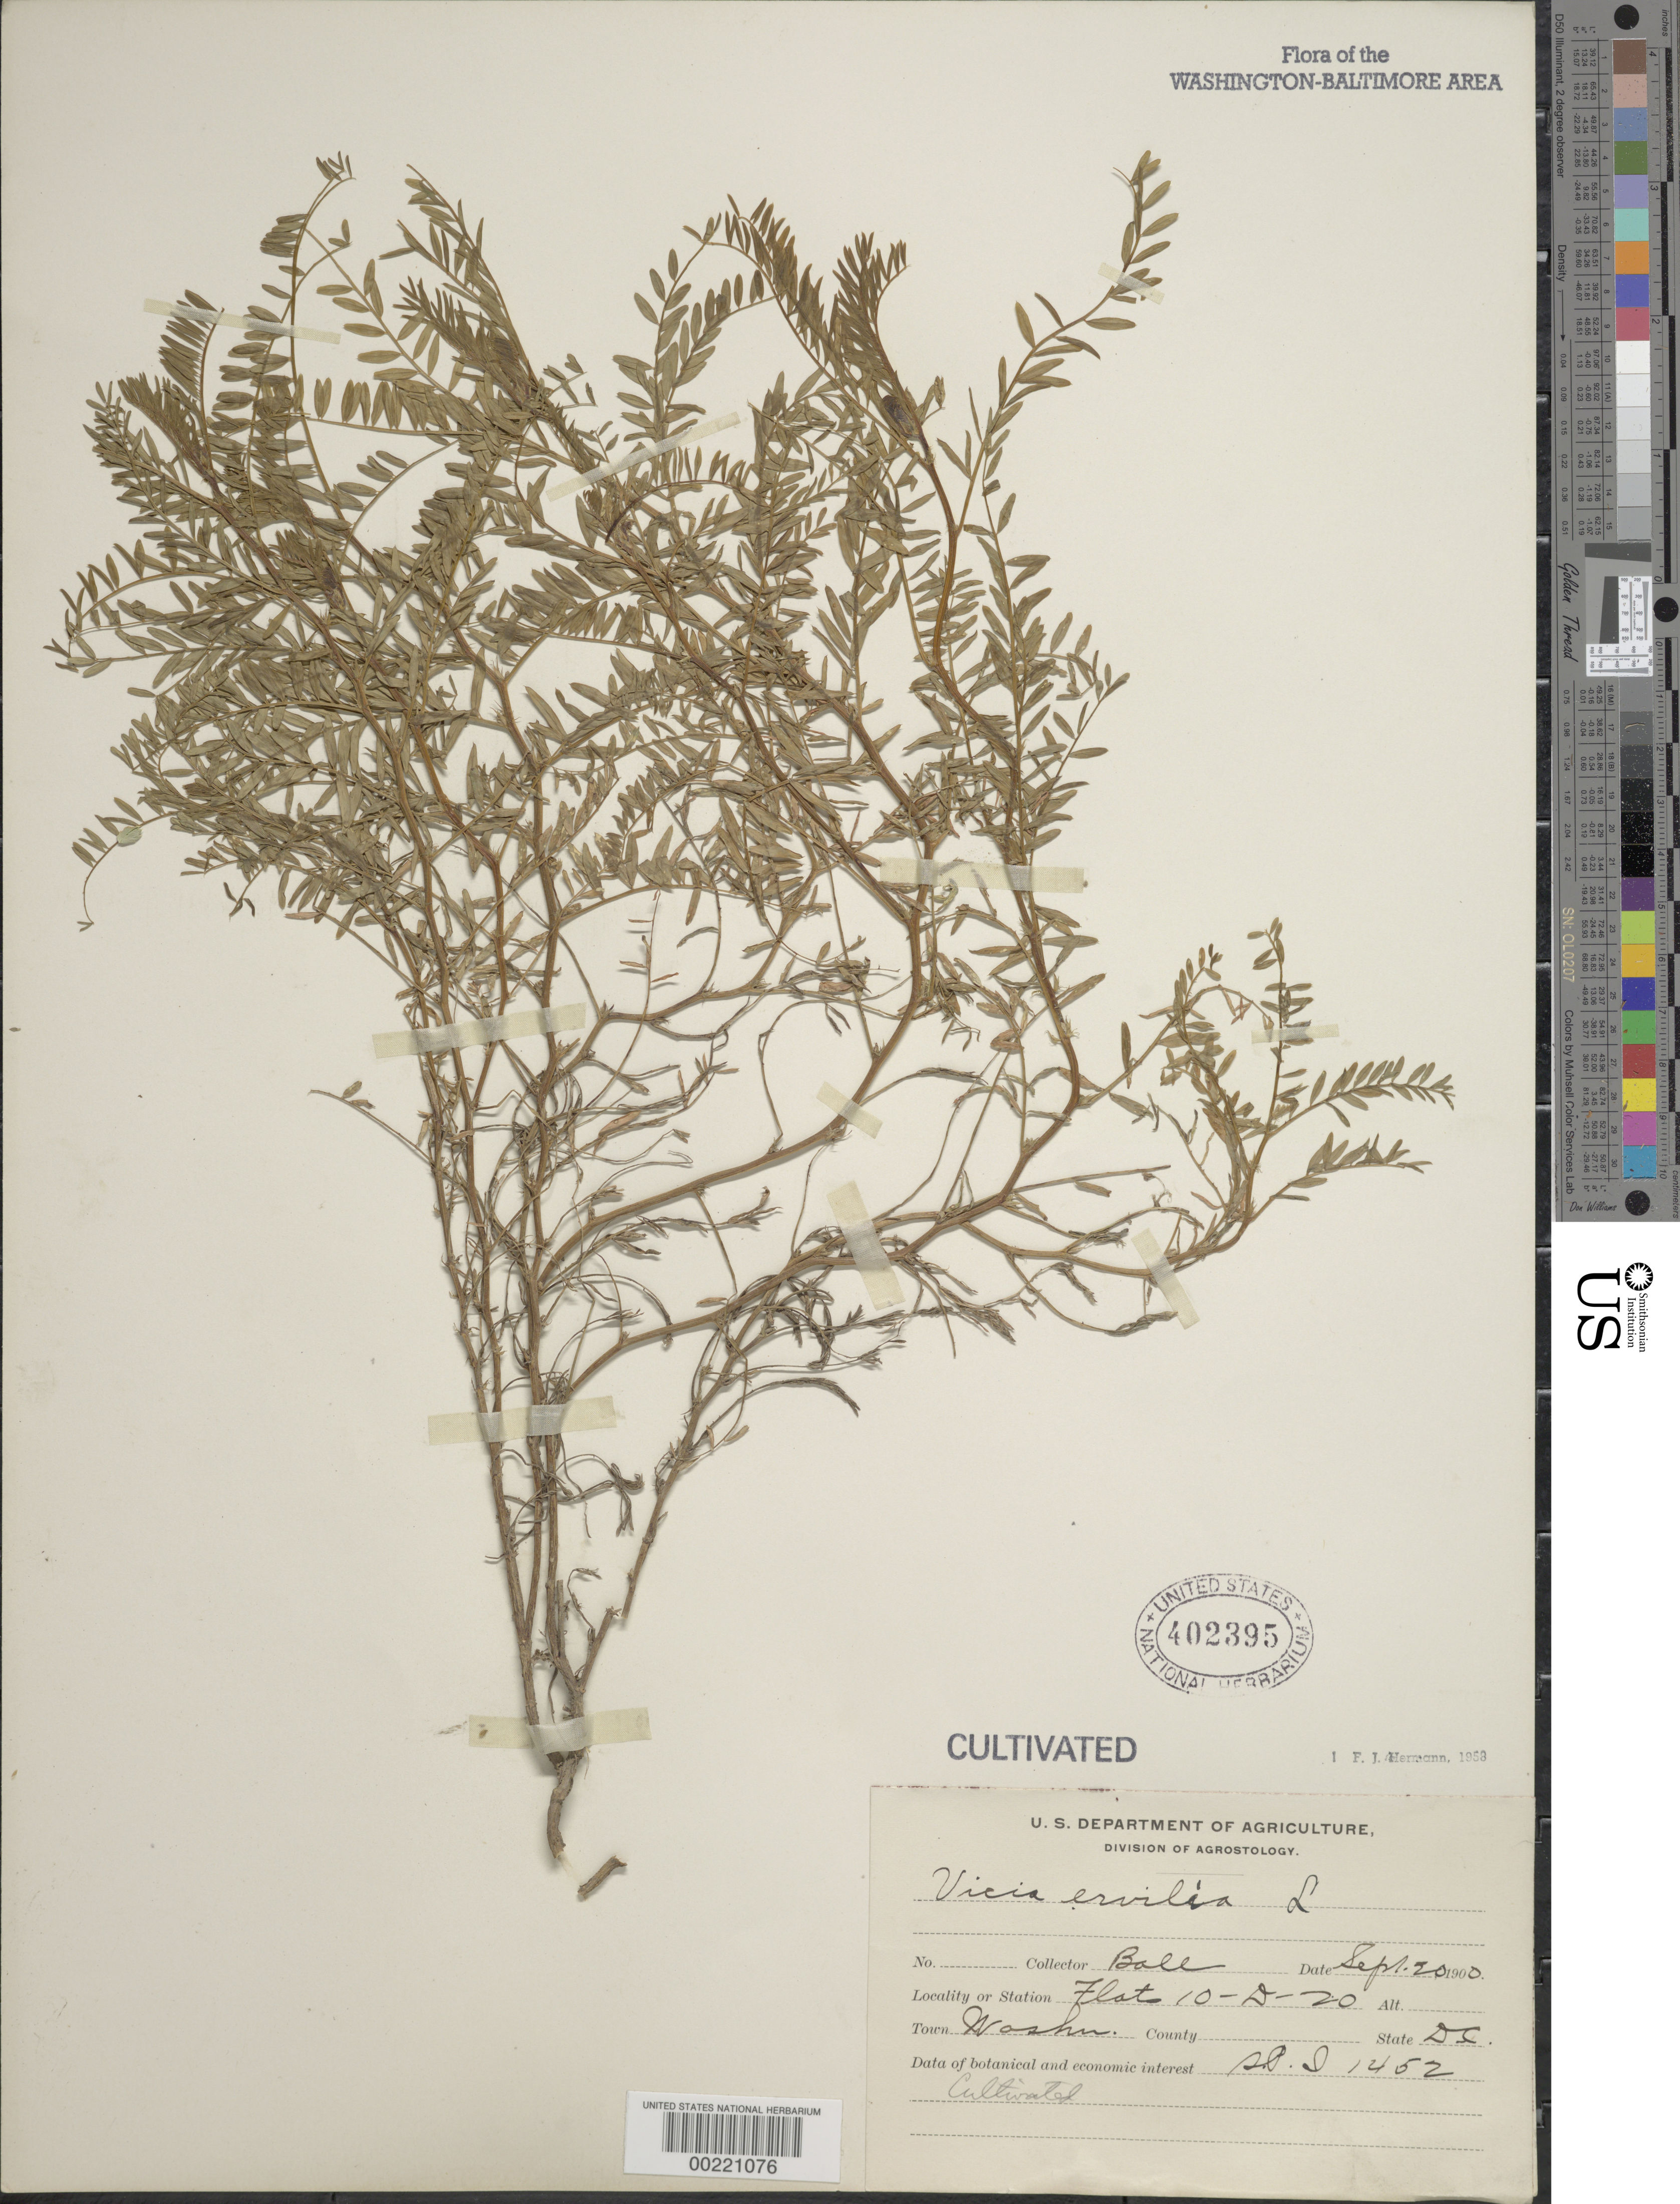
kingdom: Plantae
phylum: Tracheophyta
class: Magnoliopsida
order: Fabales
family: Fabaceae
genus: Vicia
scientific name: Vicia ervilia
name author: (L.) Willd.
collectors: -- Ball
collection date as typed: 20 Sep 1900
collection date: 1900-09-20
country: United States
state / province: District of Columbia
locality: Flats 10-d-20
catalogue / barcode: US 402395